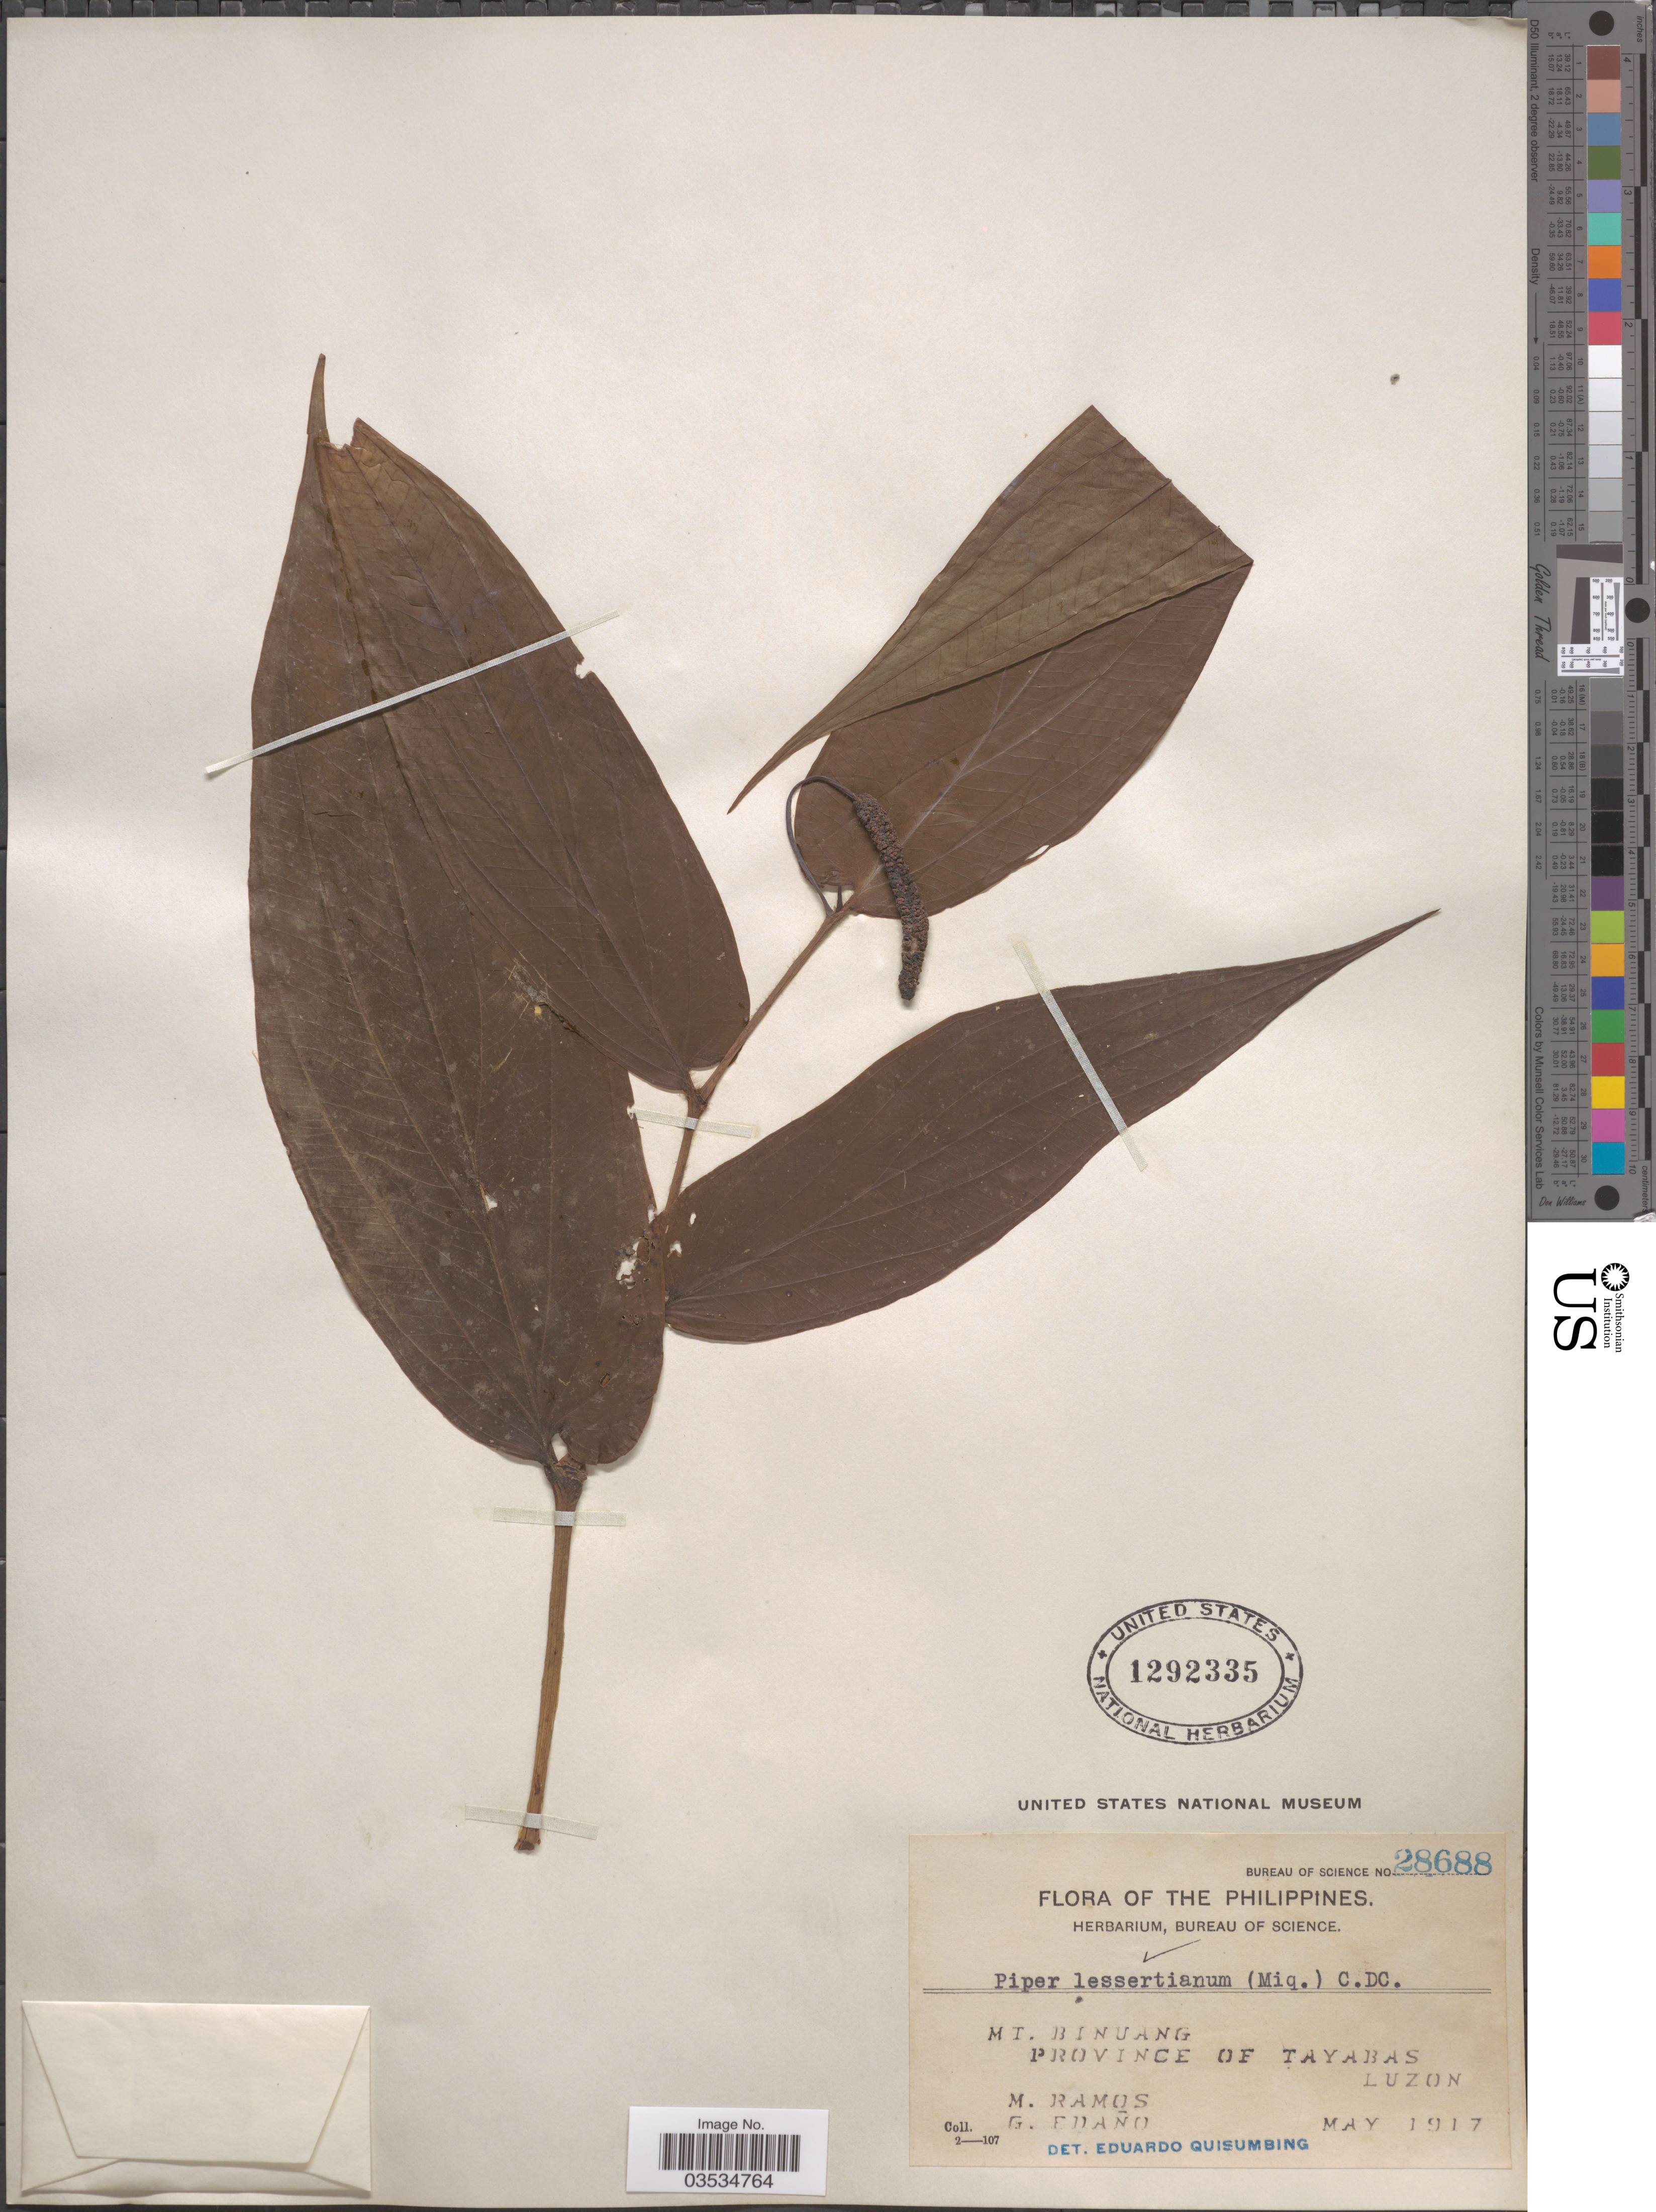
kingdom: Plantae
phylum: Tracheophyta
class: Magnoliopsida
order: Piperales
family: Piperaceae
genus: Piper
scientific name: Piper lessertianum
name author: C. DC.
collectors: M. Ramos & G. Edaño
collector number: Bureau of Science 28688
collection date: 1917-05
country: Philippines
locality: Mt. Binuang. Province of Tayabas. Luzon.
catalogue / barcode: US 1292335